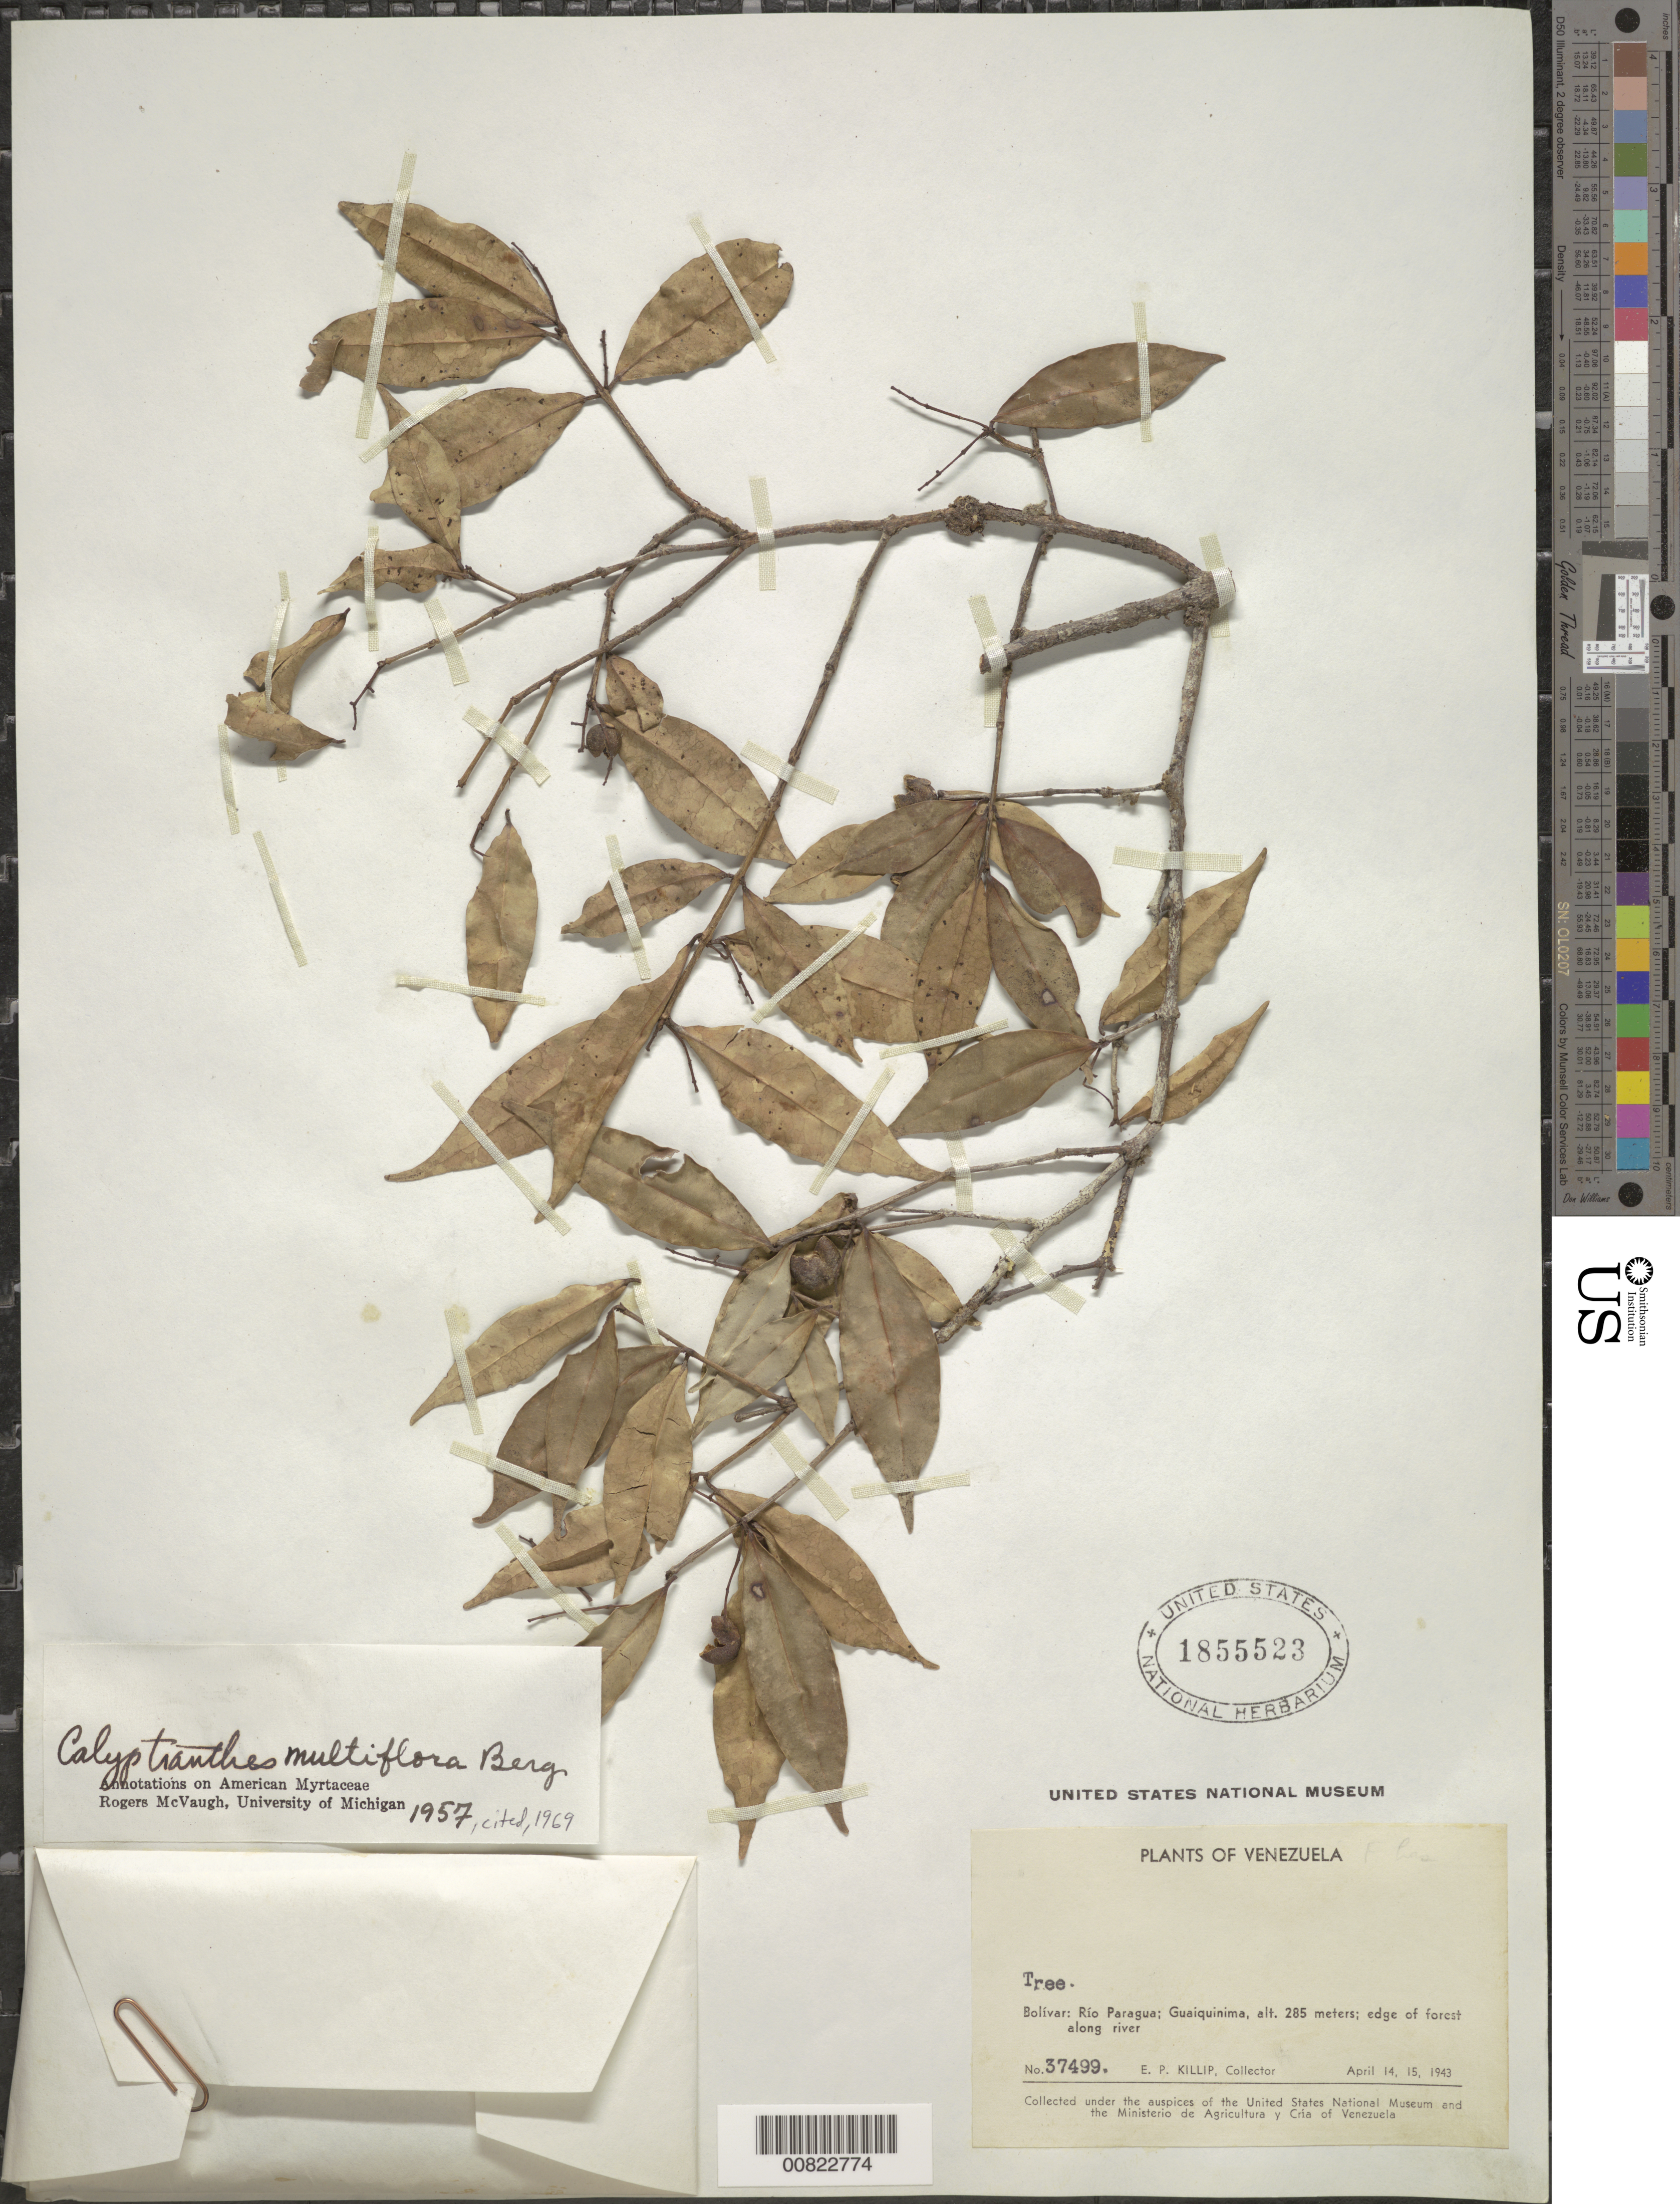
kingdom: Plantae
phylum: Tracheophyta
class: Magnoliopsida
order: Myrtales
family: Myrtaceae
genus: Myrcia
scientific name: Myrcia florifera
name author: (McVaugh) Gaem & E. Lucas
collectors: E. P. Killip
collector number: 37499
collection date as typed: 14-Apr-43 to 15-Apr-43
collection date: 1943-04-14/1943-04-15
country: Venezuela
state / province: Bolívar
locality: Guaiquinima, Río Paragua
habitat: Forest along river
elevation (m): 285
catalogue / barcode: US 1855523